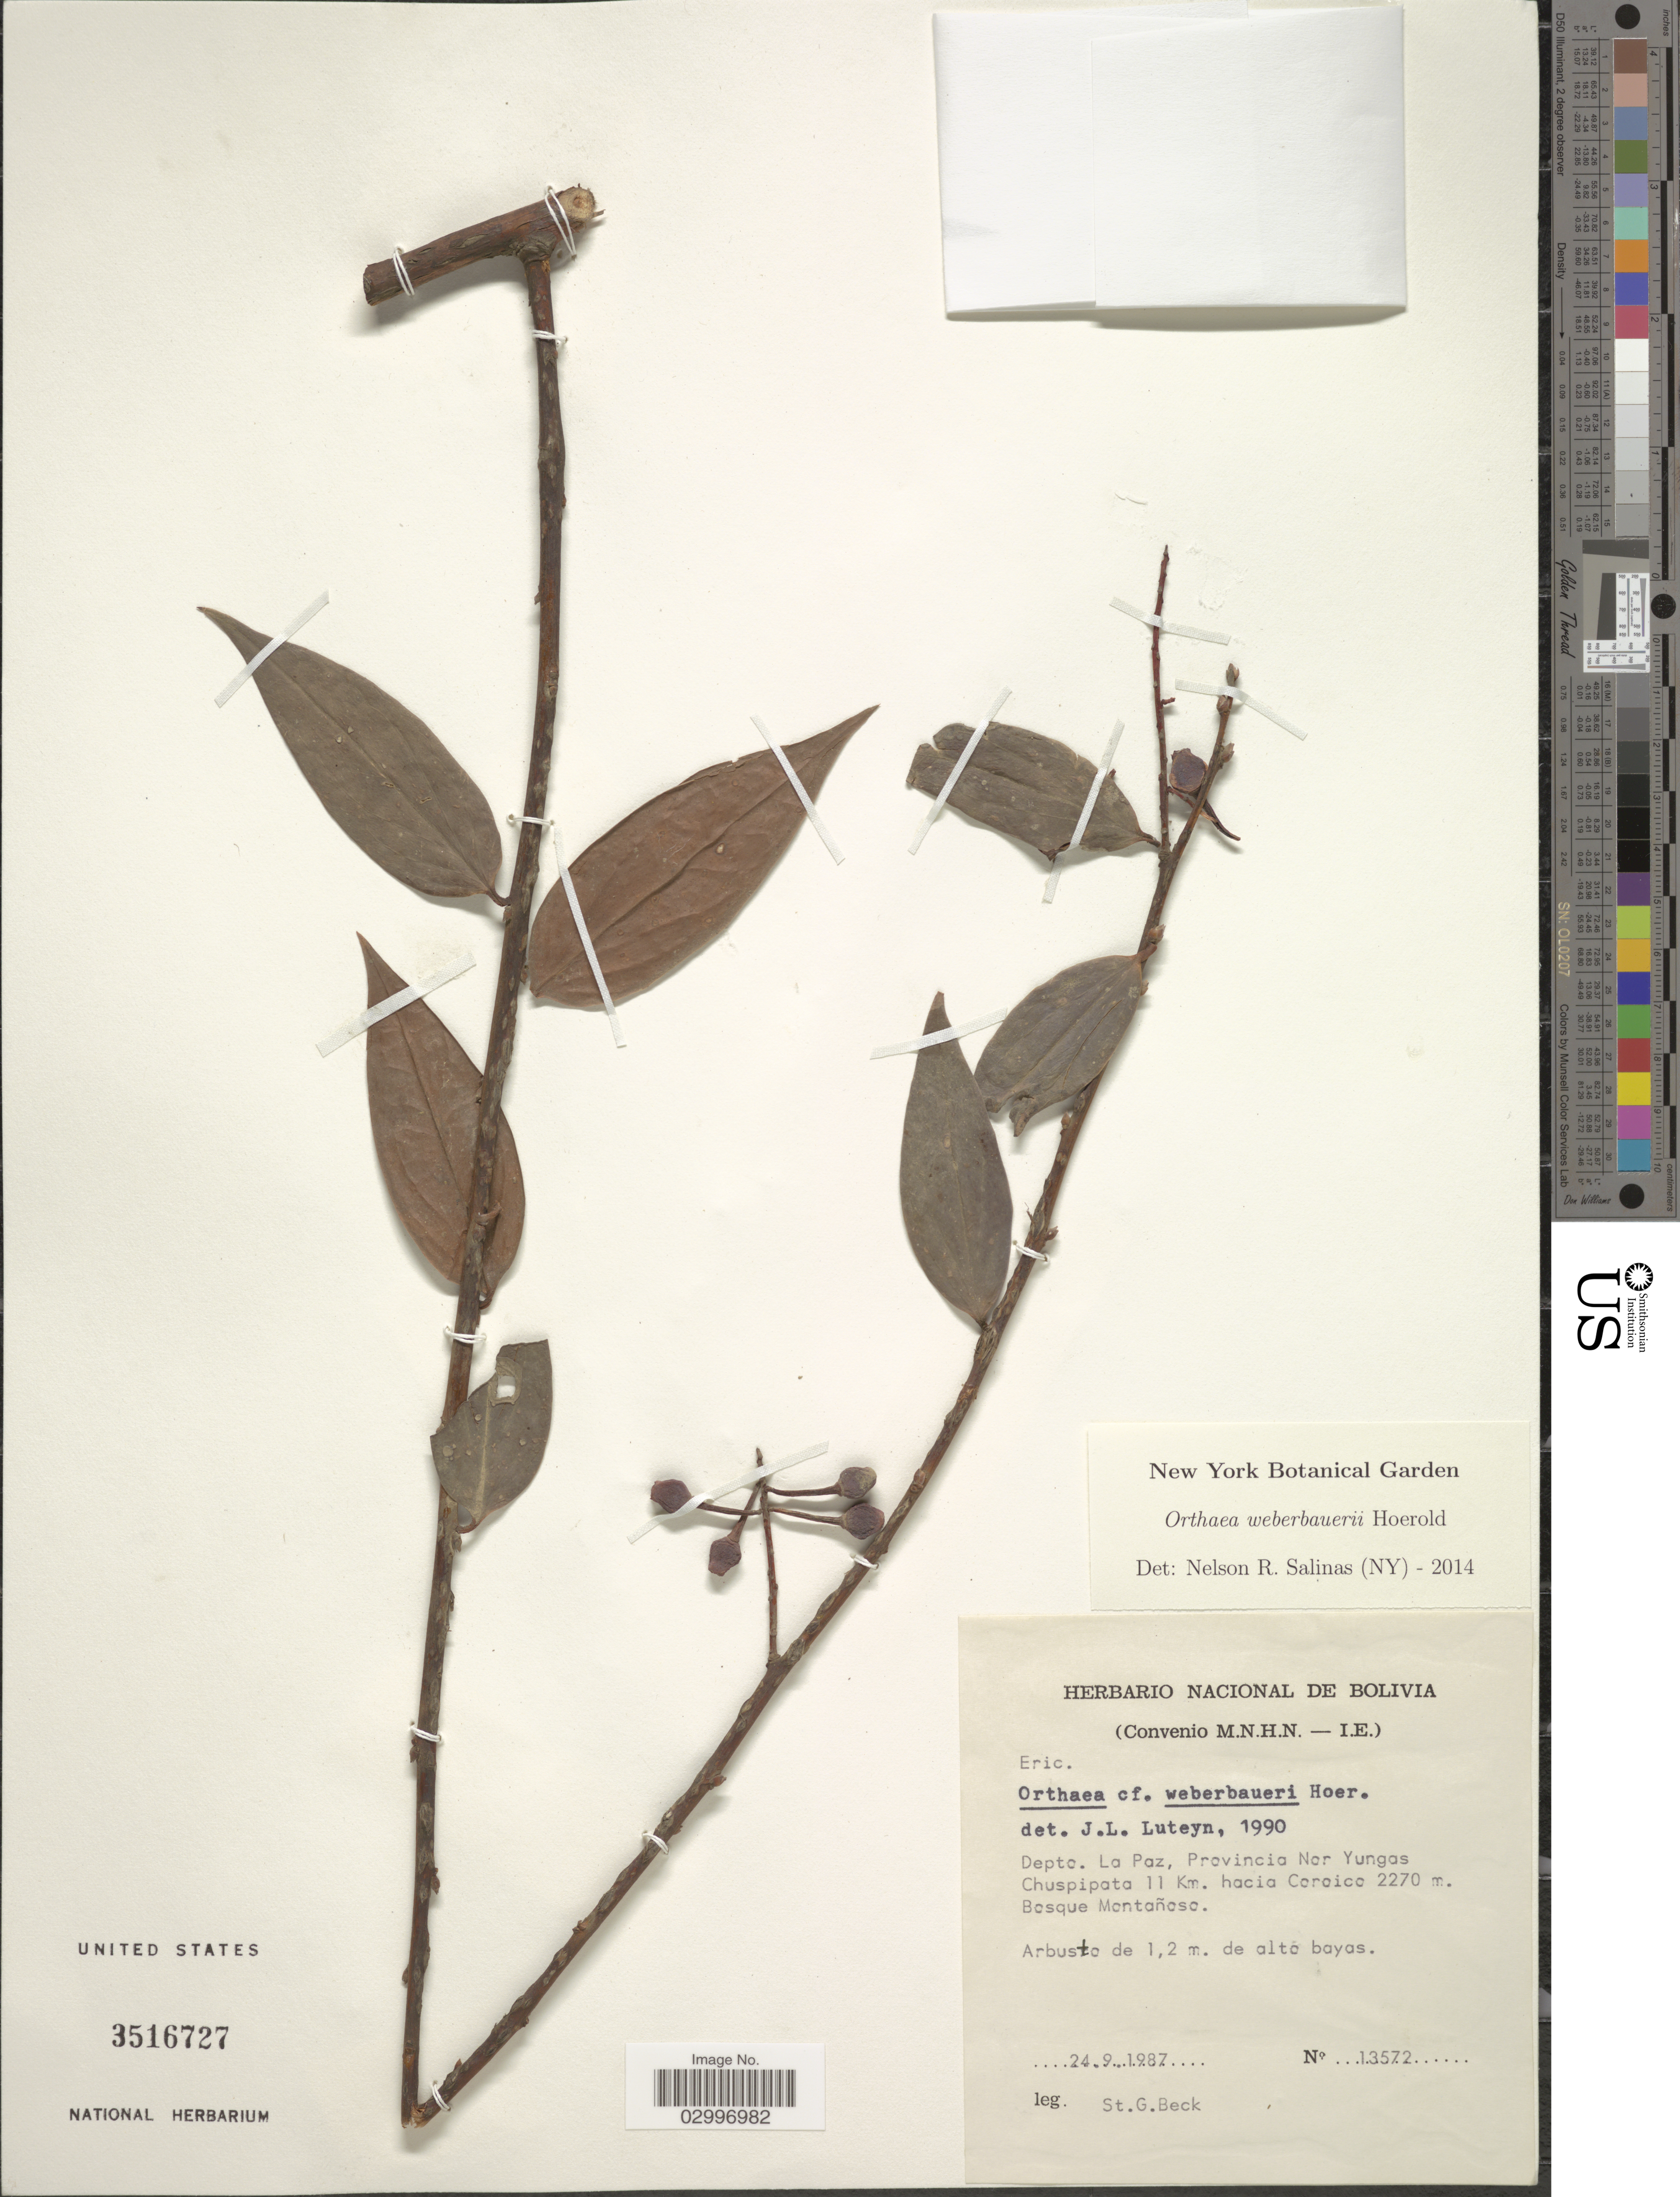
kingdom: Plantae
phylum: Tracheophyta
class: Magnoliopsida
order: Ericales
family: Ericaceae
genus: Orthaea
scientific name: Orthaea weberbauerii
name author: Hoerold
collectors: S. G. Beck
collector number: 13572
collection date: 1987-09-24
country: Bolivia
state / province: La Paz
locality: Depto. La Paz, Provincia Nor Yungas, Chuspipata 11 Km. hacia Coroico.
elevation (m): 2270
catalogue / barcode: US 3516727